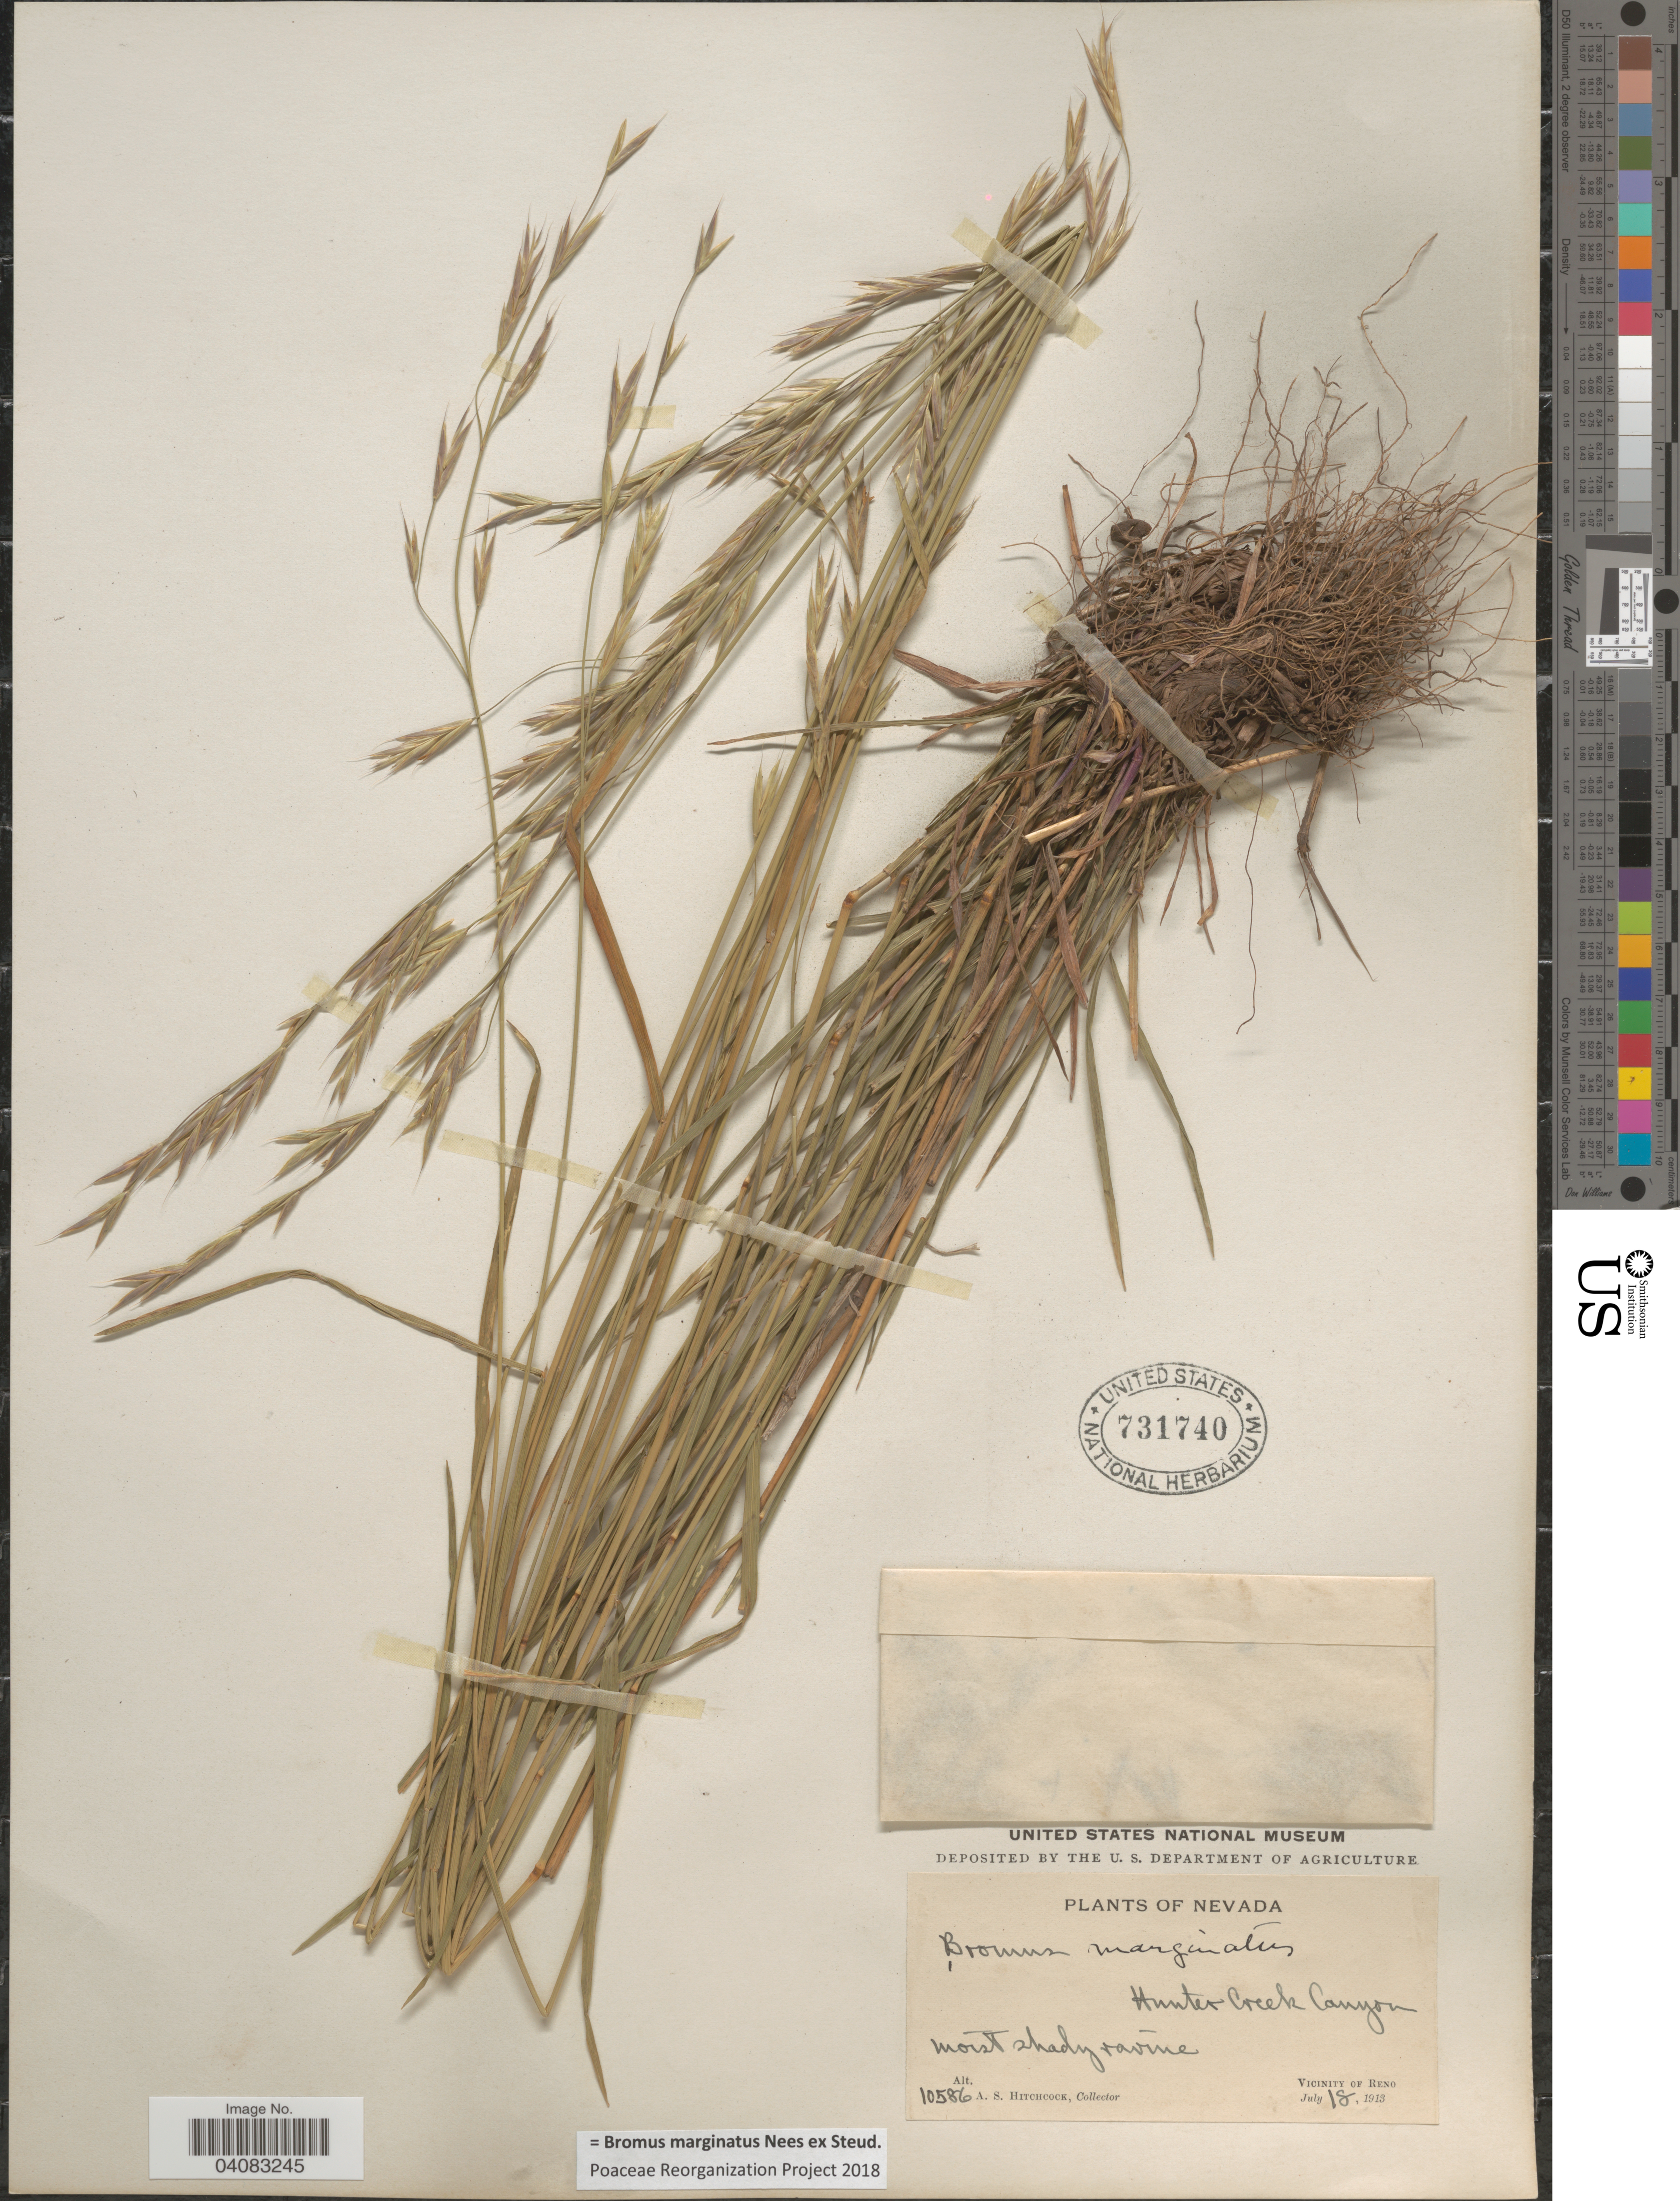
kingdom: Plantae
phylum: Tracheophyta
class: Liliopsida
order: Poales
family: Poaceae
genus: Bromus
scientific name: Bromus marginatus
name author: Nees ex Steud.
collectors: A. S. Hitchcock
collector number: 10586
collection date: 1913-07-18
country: United States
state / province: Nevada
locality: Hunter Creek Canyon. Vicinity of Reno.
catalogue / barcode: US 731740